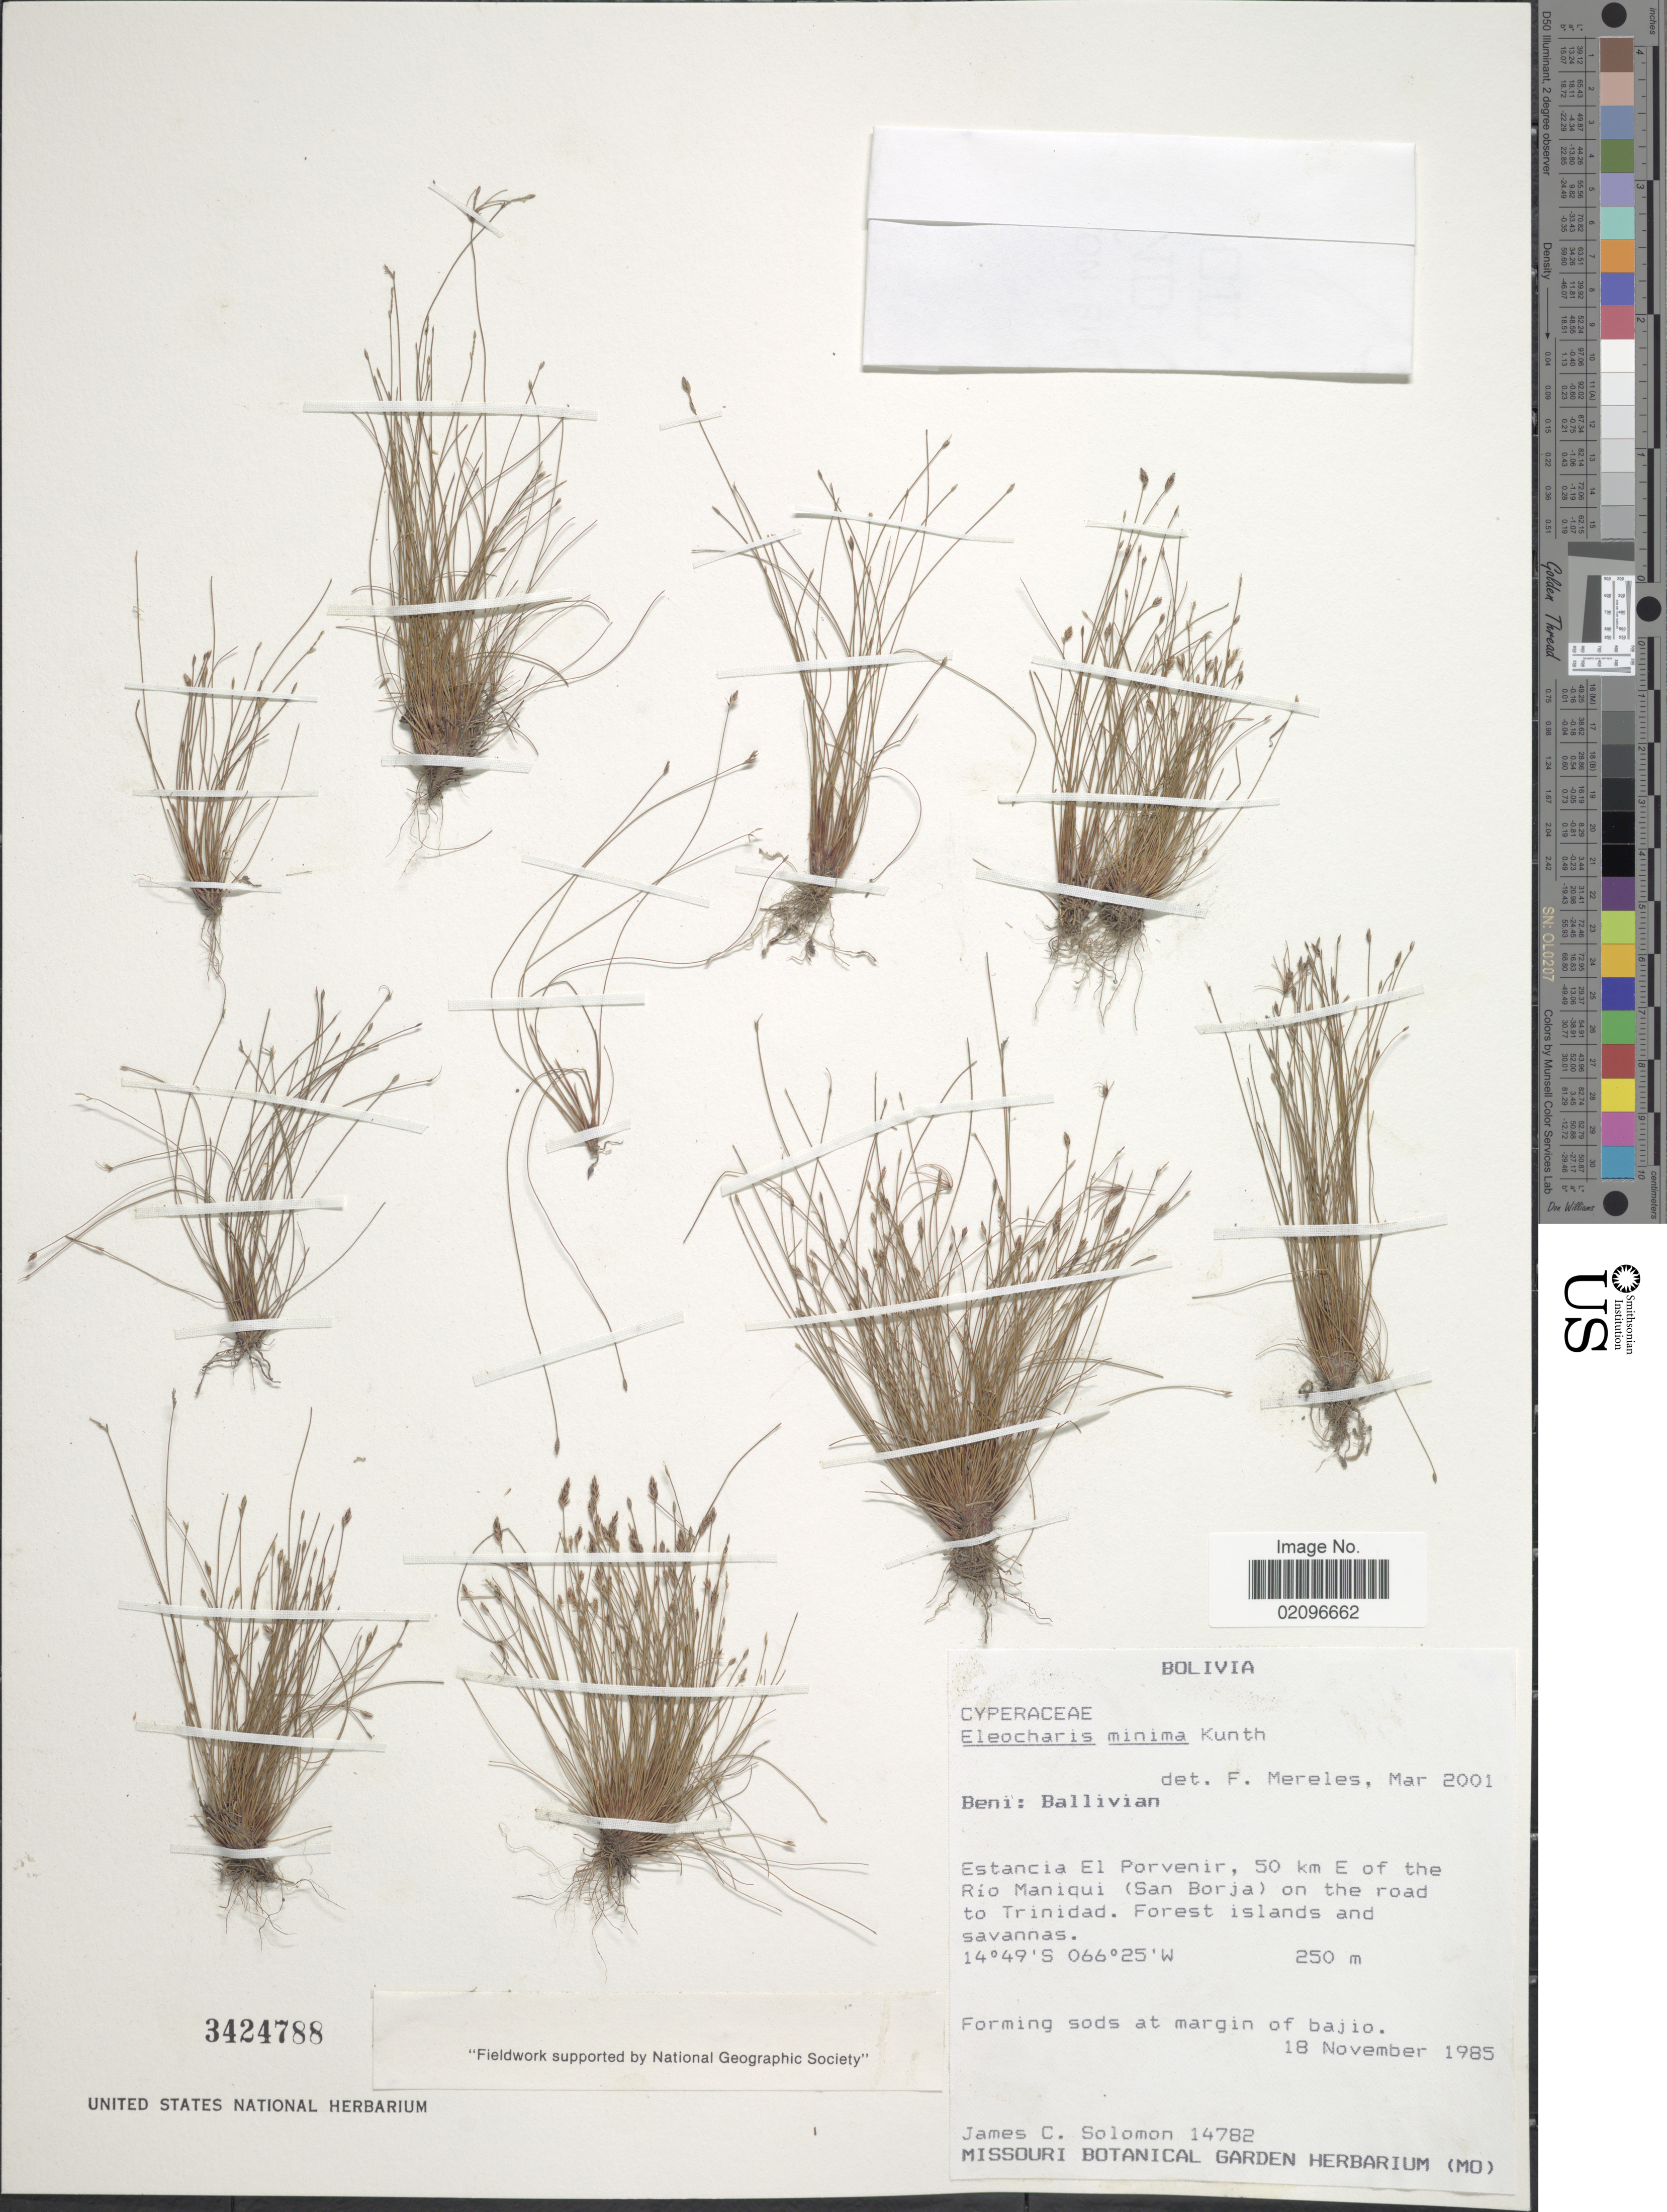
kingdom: Plantae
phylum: Tracheophyta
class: Liliopsida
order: Poales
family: Cyperaceae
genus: Eleocharis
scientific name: Eleocharis minima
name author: Kunth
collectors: J. C. Solomon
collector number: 14782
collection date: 1985-11-18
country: Bolivia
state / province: Beni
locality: Beni: Ballivian, Estancia El Porvenir, 50 km E of the Rio Maniqui (San Borja) on the road to trinidad.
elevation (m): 250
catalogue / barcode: US 3424788